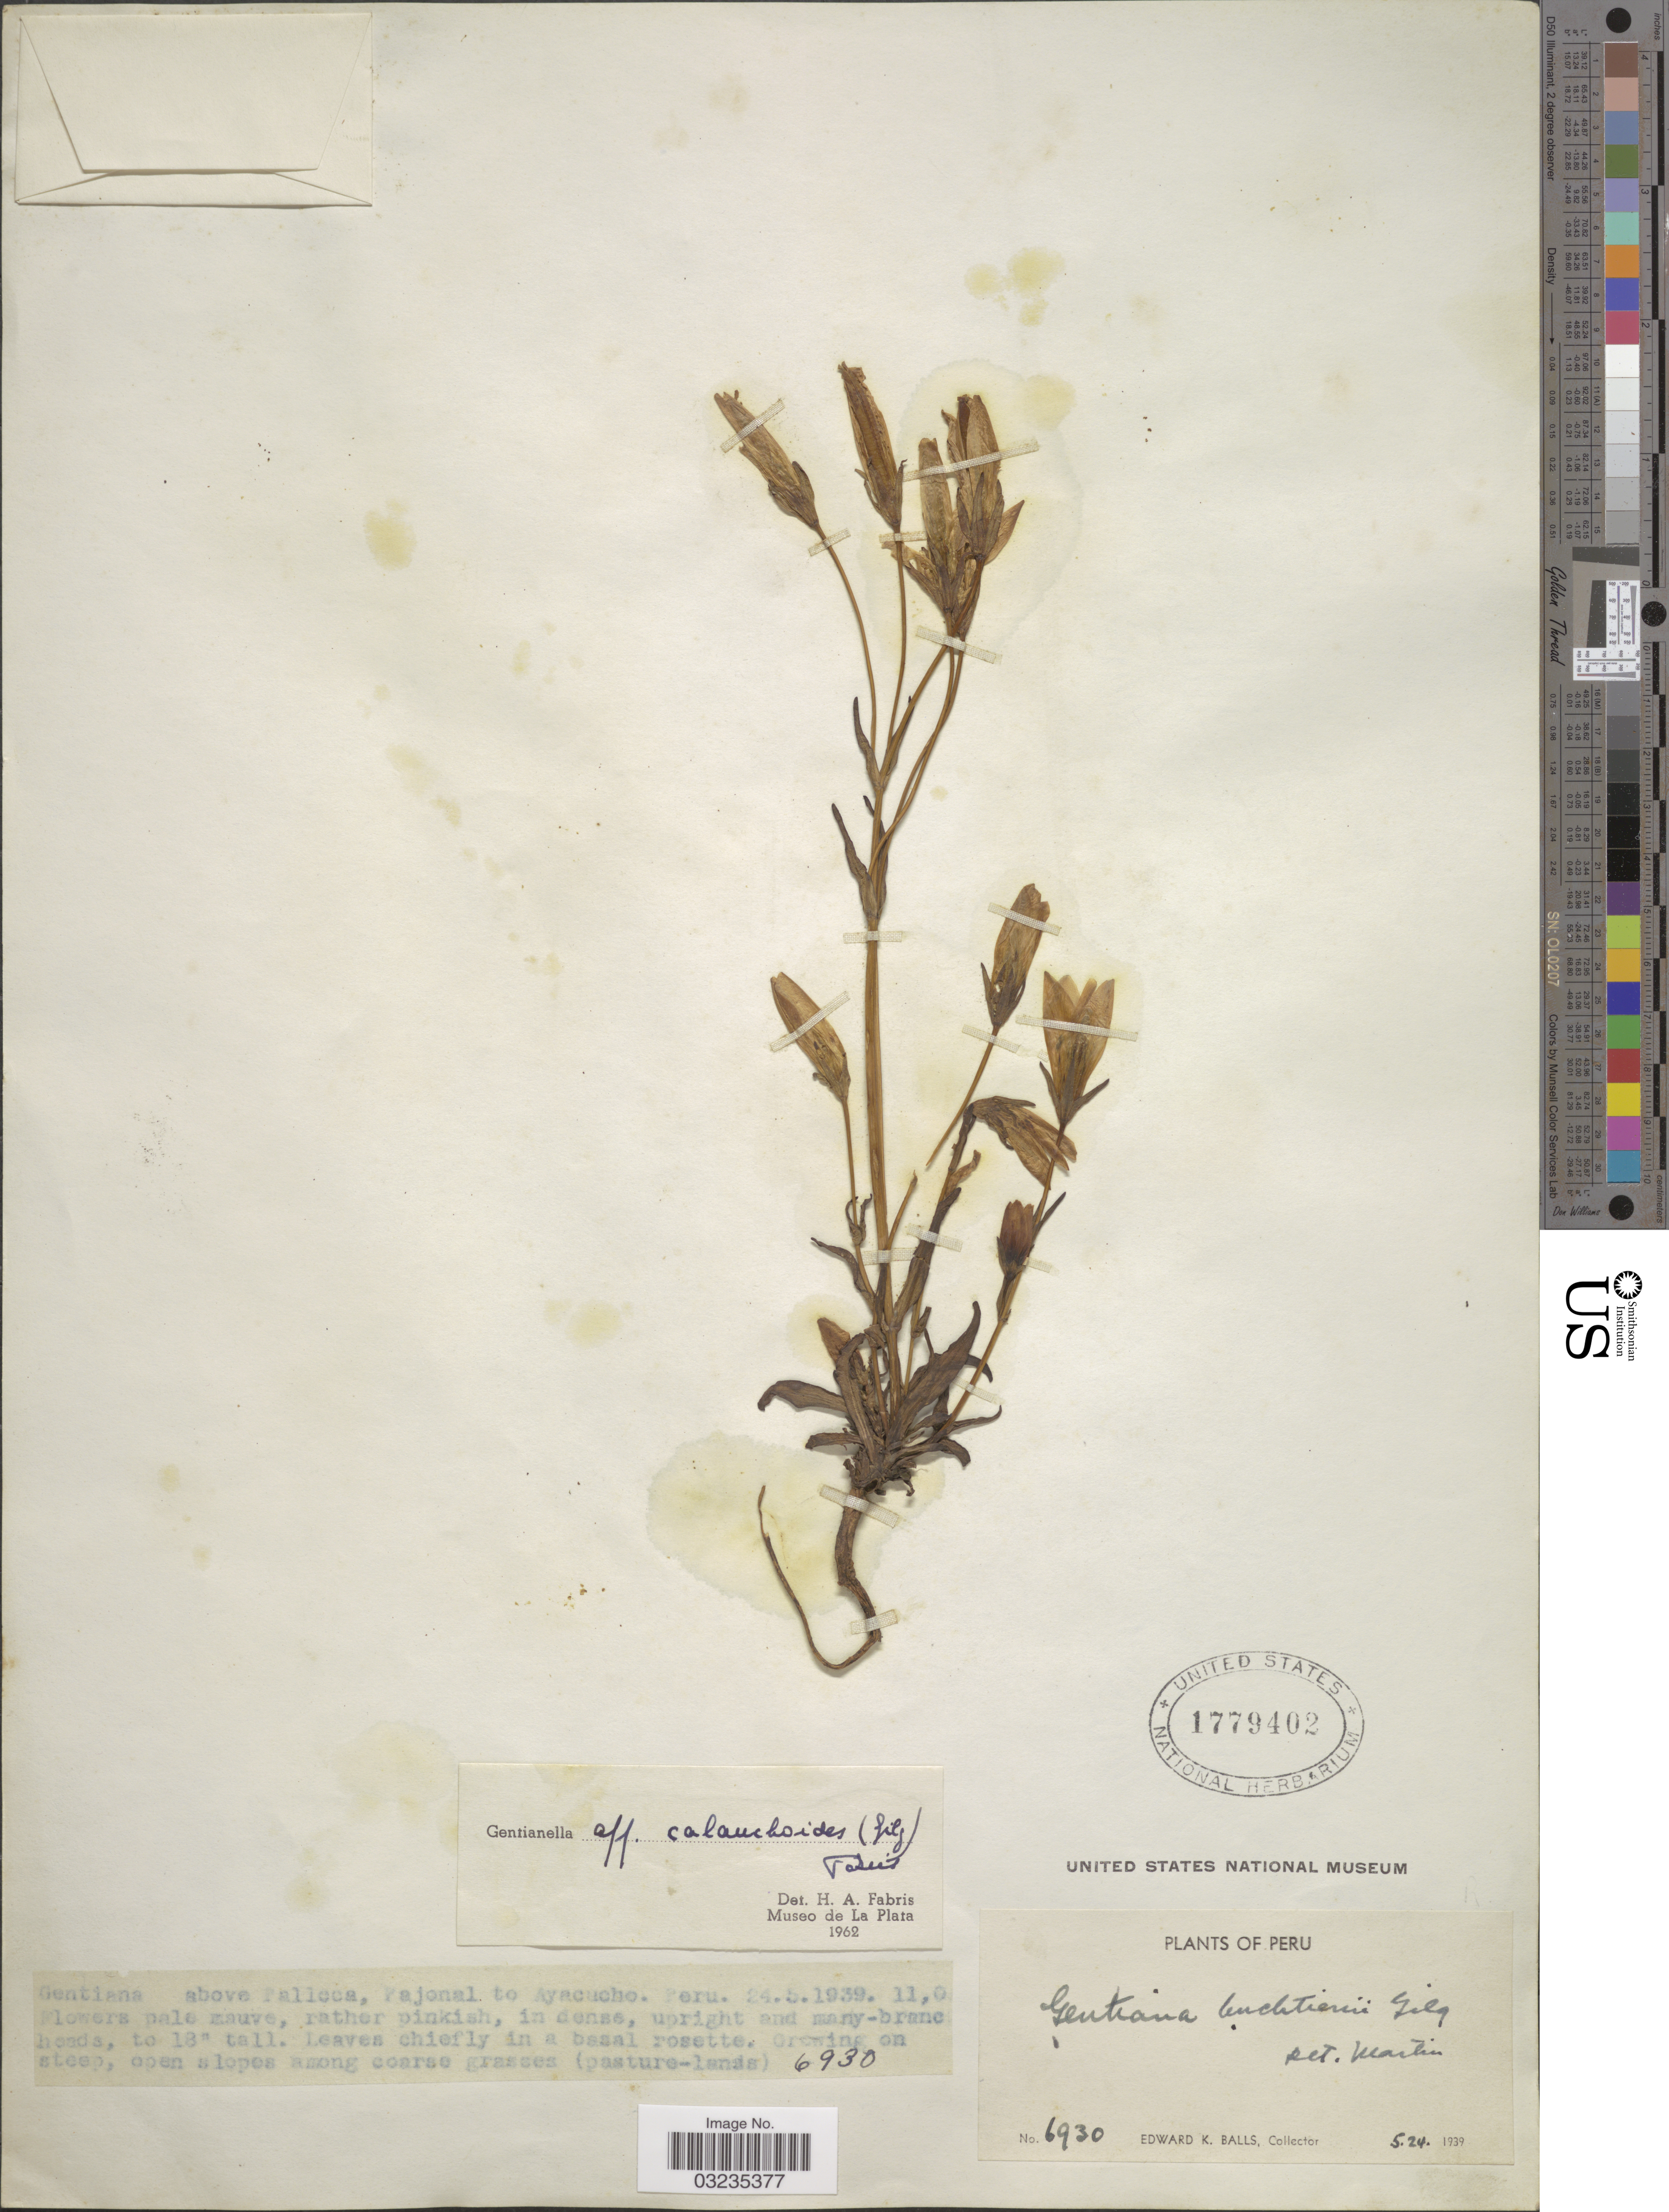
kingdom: Plantae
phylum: Tracheophyta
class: Magnoliopsida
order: Gentianales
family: Gentianaceae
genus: Gentiana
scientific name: Gentiana calanchoides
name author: Gilg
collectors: E. K. Balls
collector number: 6930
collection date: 1939-05-24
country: Peru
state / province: Ayacucho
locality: Above Palloca, Pajonal to Ayacucho.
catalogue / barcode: US 1779402